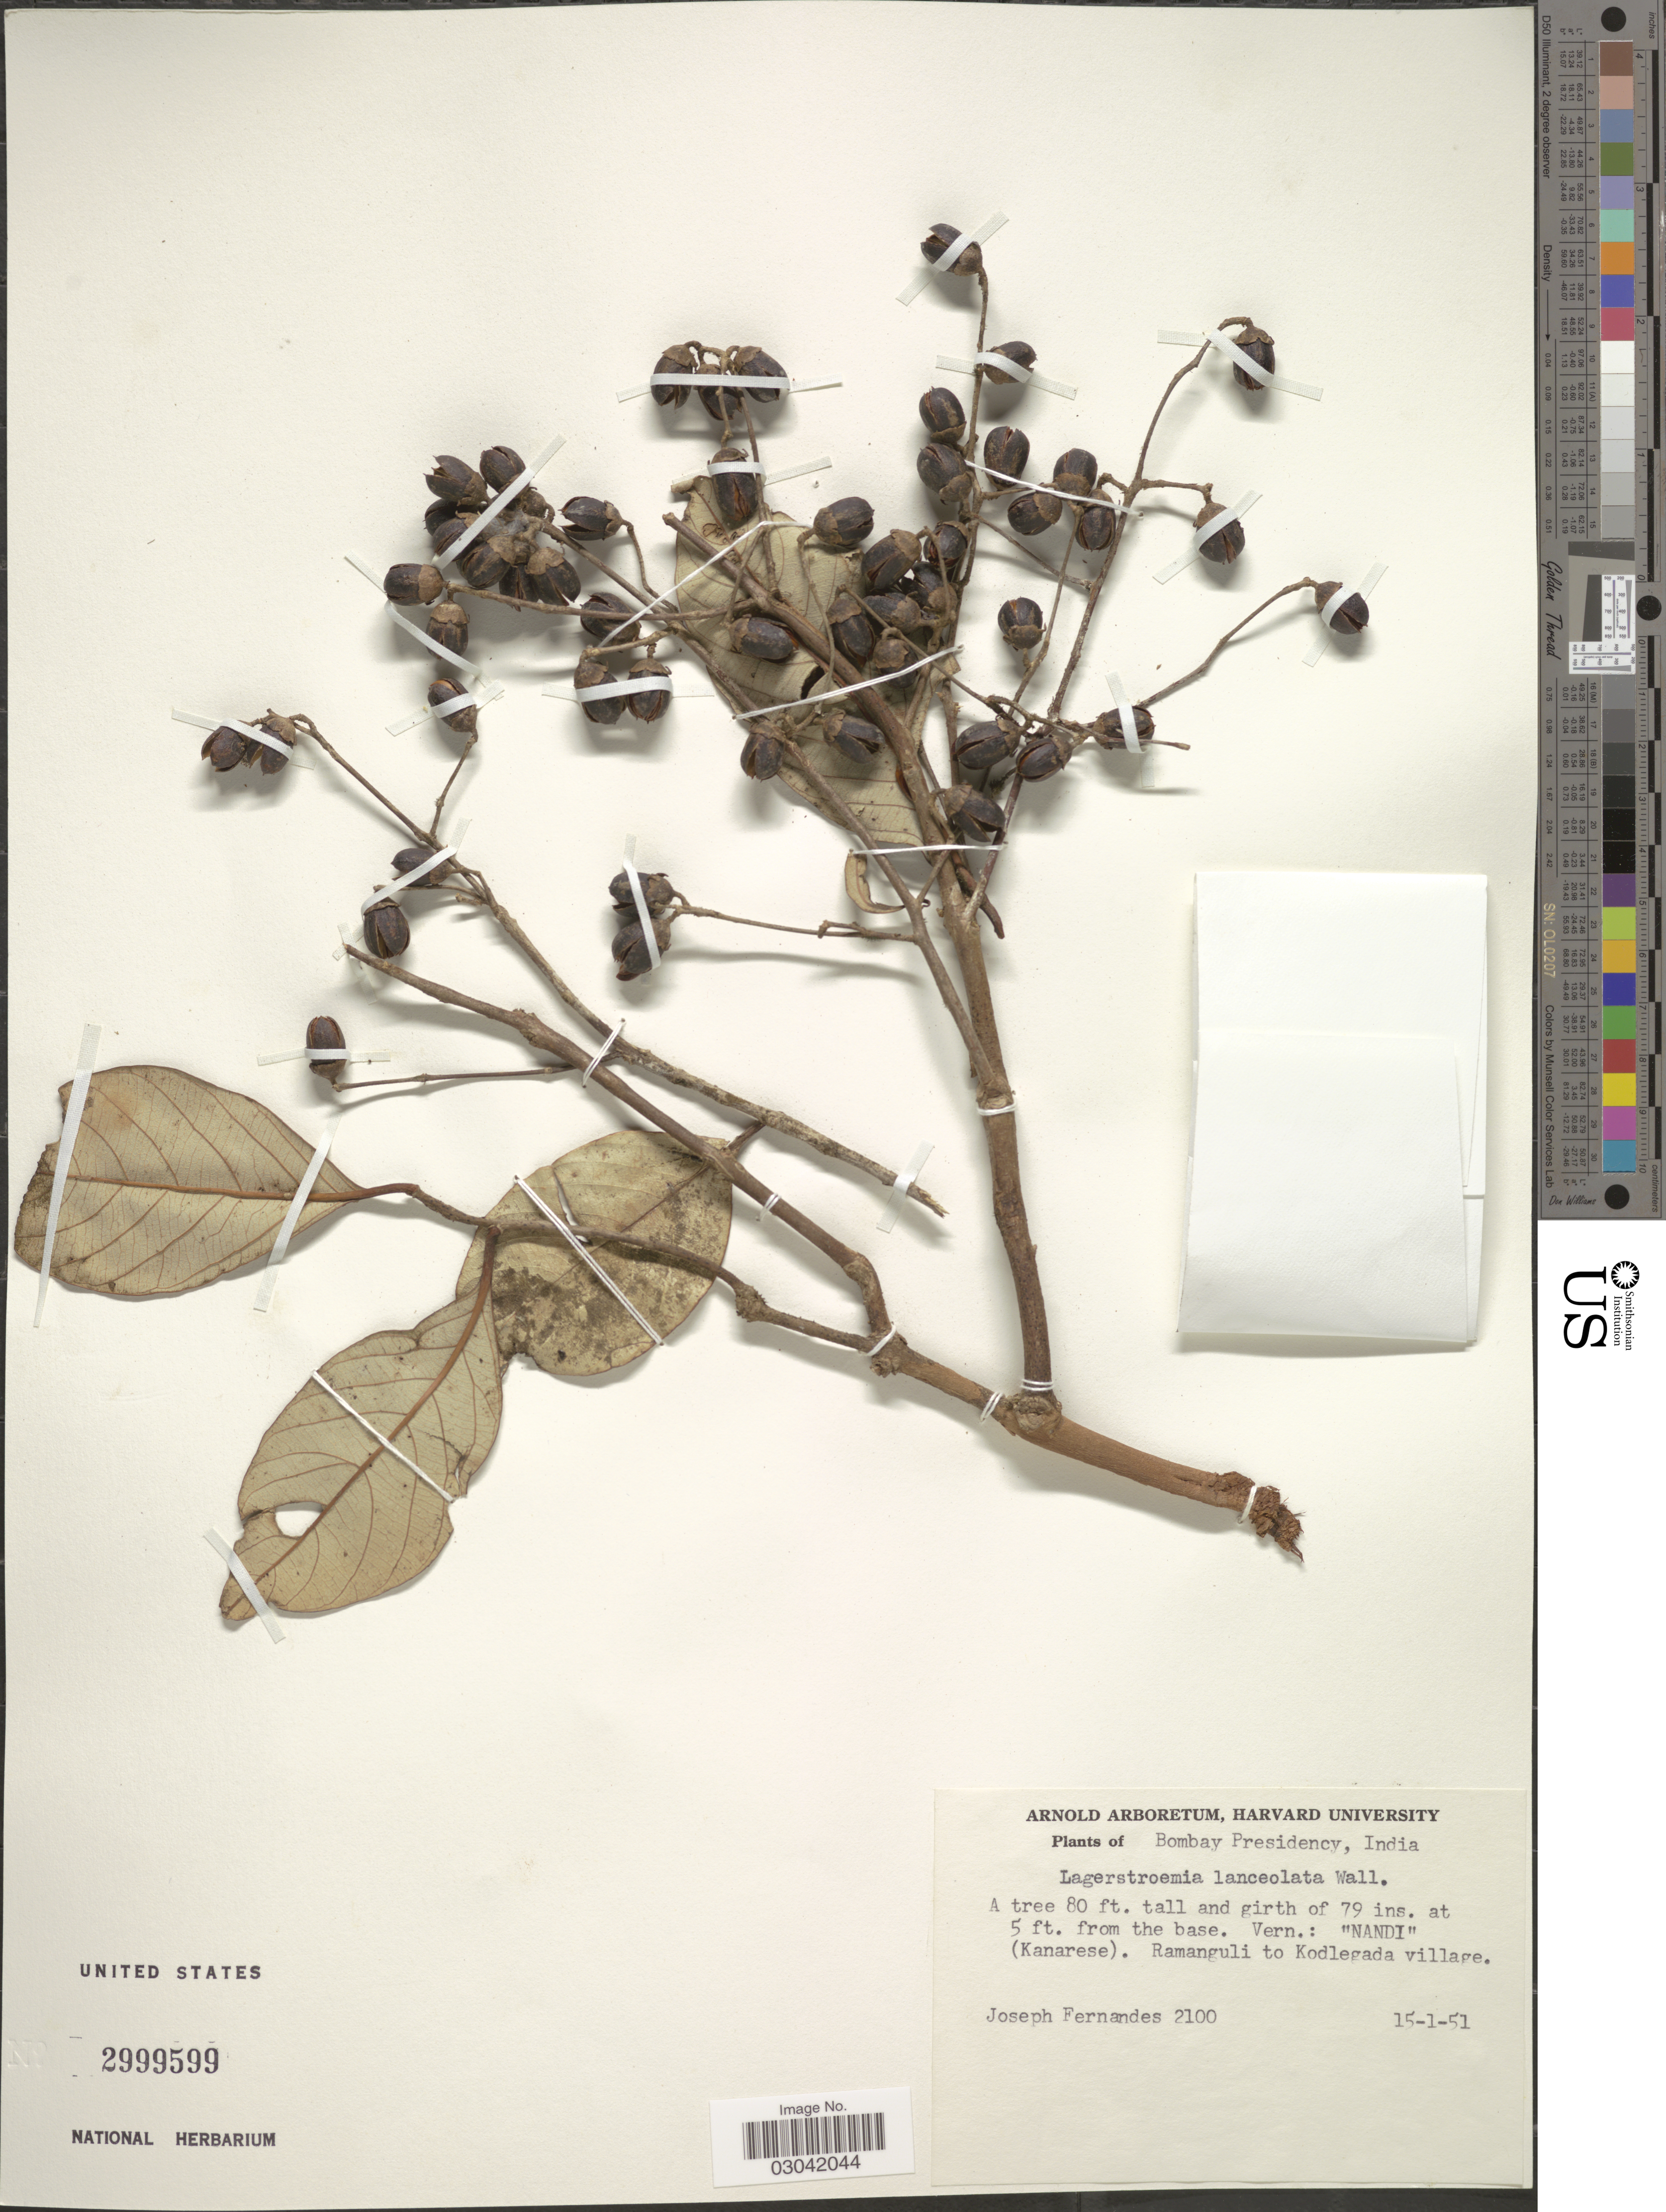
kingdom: Plantae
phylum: Tracheophyta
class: Magnoliopsida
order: Myrtales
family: Lythraceae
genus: Lagerstroemia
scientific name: Lagerstroemia lanceolata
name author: Wall. ex C.B. Clarke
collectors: J. Fernandes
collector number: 2100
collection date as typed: Transcribed d/m/y: 15/1/51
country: India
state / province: Karnataka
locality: Bombay Presidency. Ramanguli to Kodlegada village.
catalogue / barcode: US 2999599